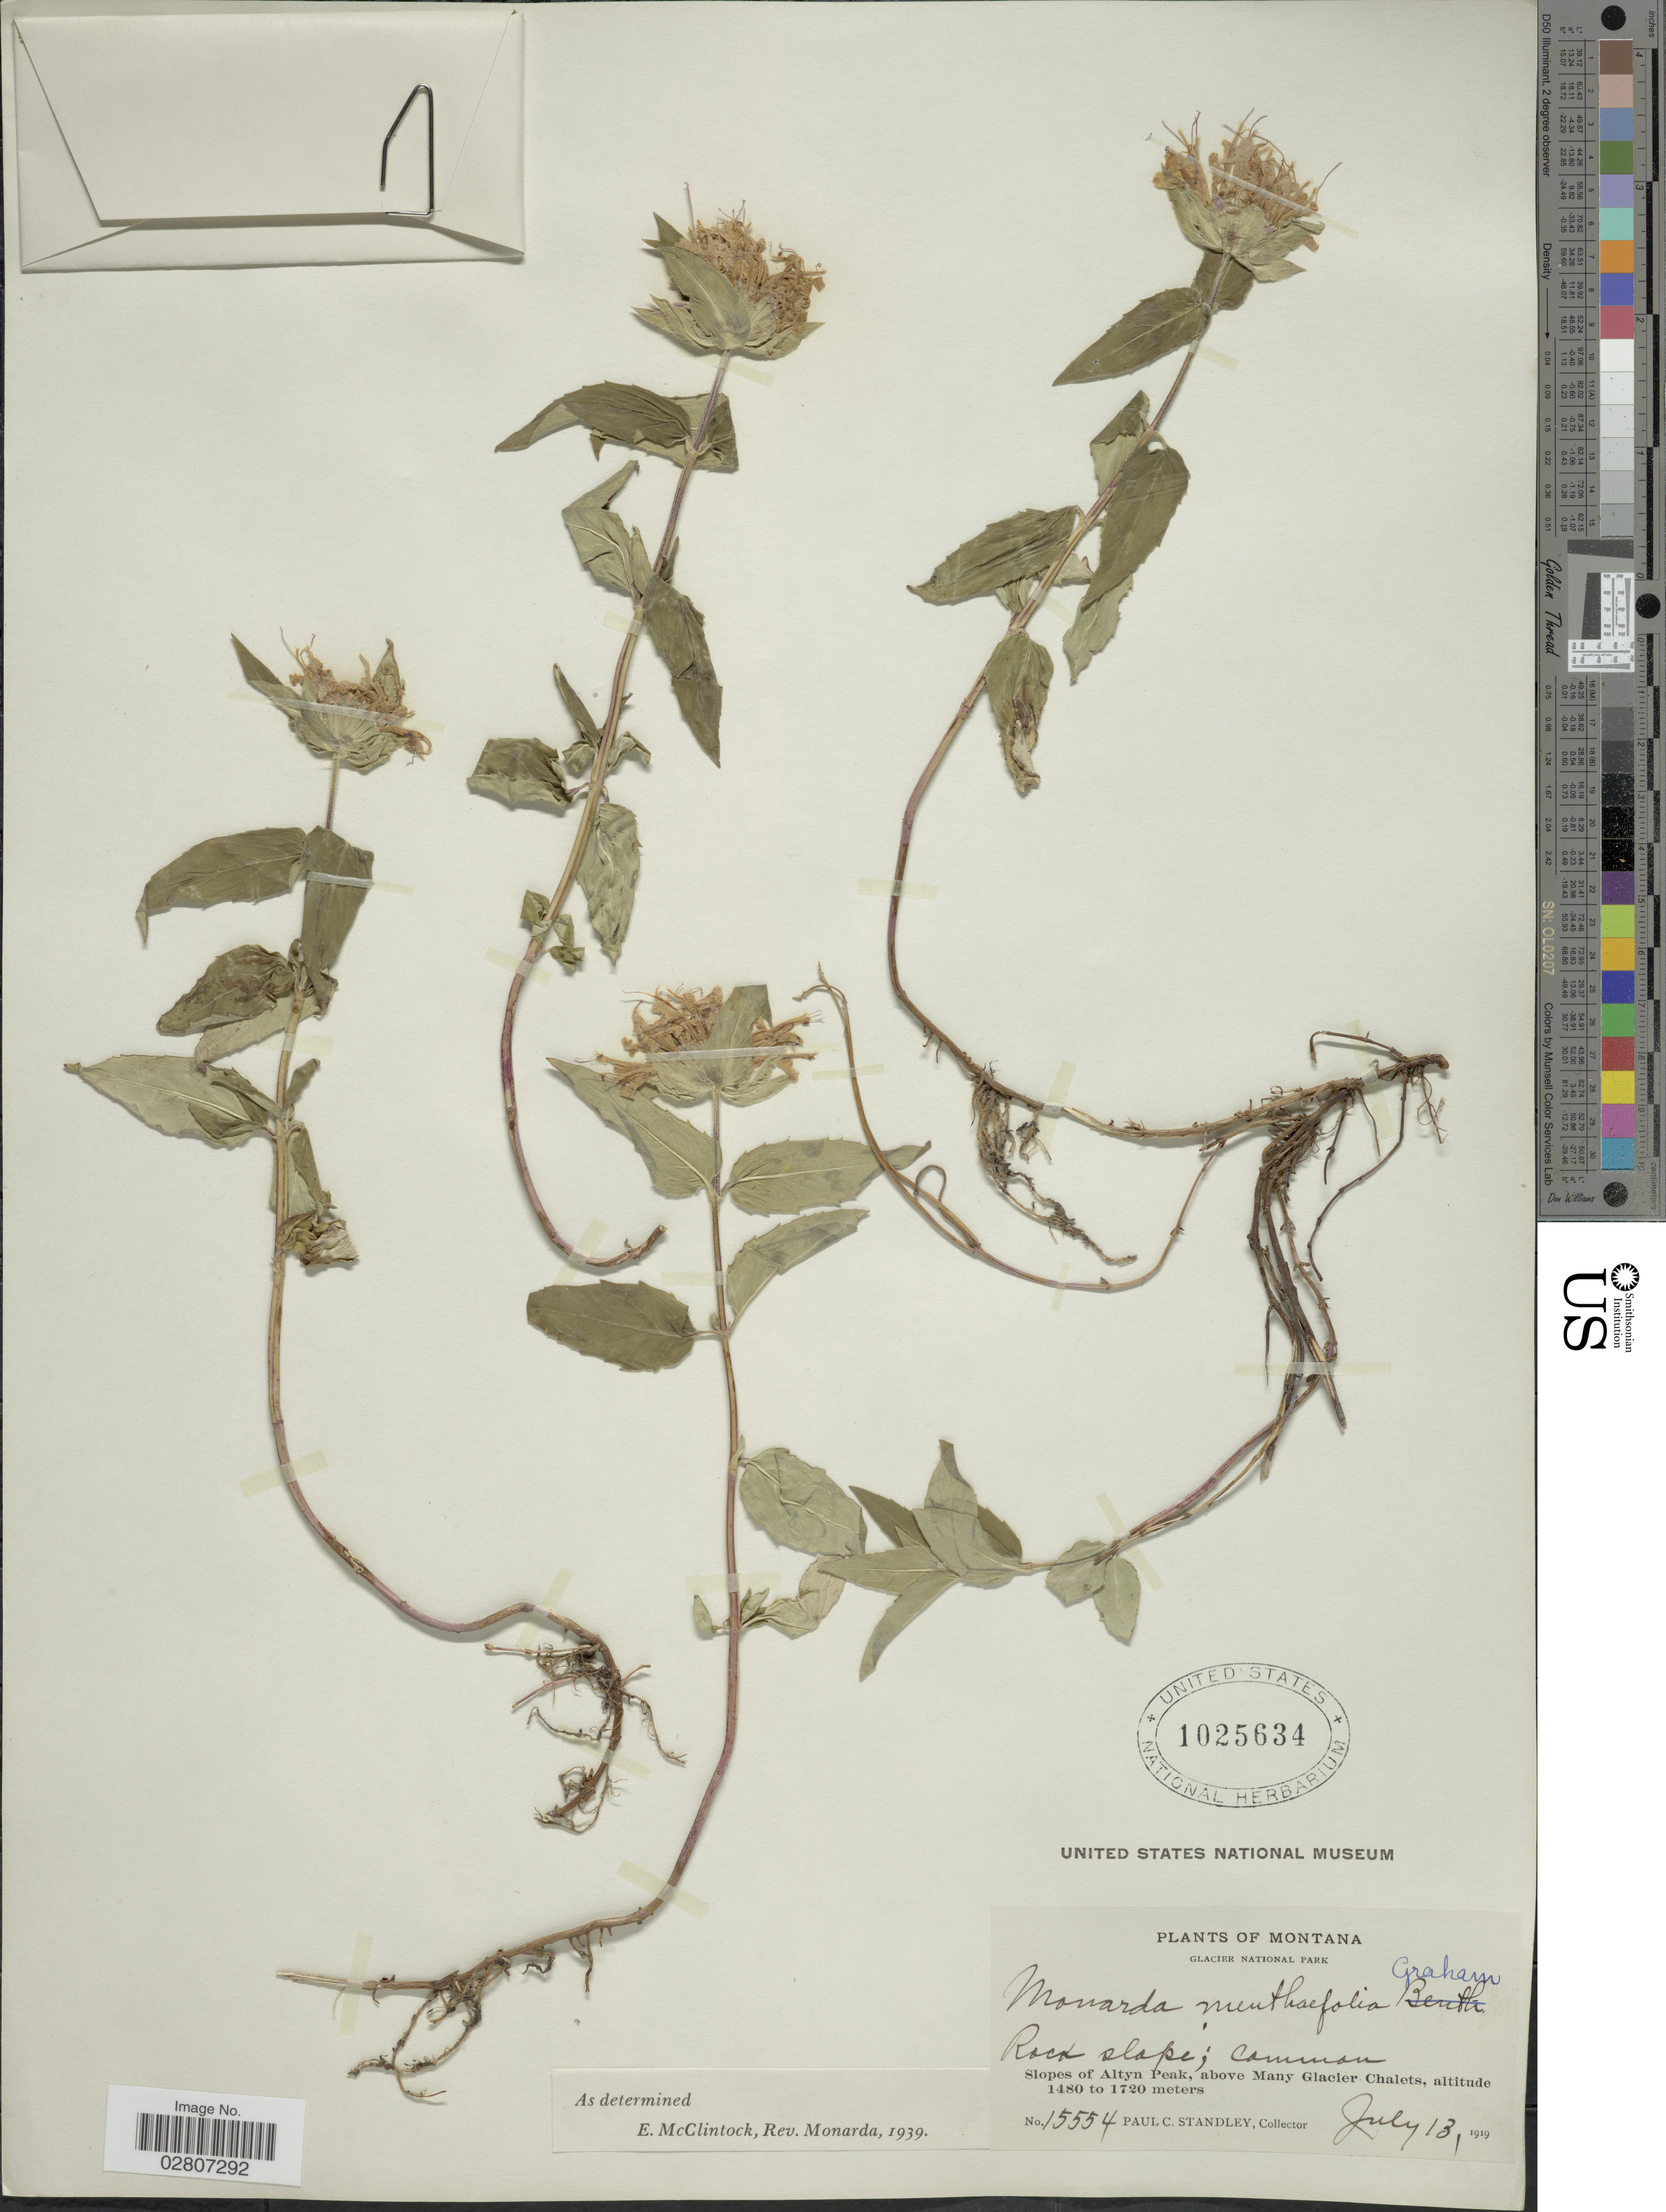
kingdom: Plantae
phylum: Tracheophyta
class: Magnoliopsida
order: Lamiales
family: Lamiaceae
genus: Monarda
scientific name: Monarda fistulosa var. menthifolia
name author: (Graham) Fernald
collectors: P. C. Standley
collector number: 1554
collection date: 1919-07-13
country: United States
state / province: Montana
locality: Glacier National Park. Slopes of Altyn Peak, above Many Glacier Chalets.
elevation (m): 1480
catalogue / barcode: US 1025634